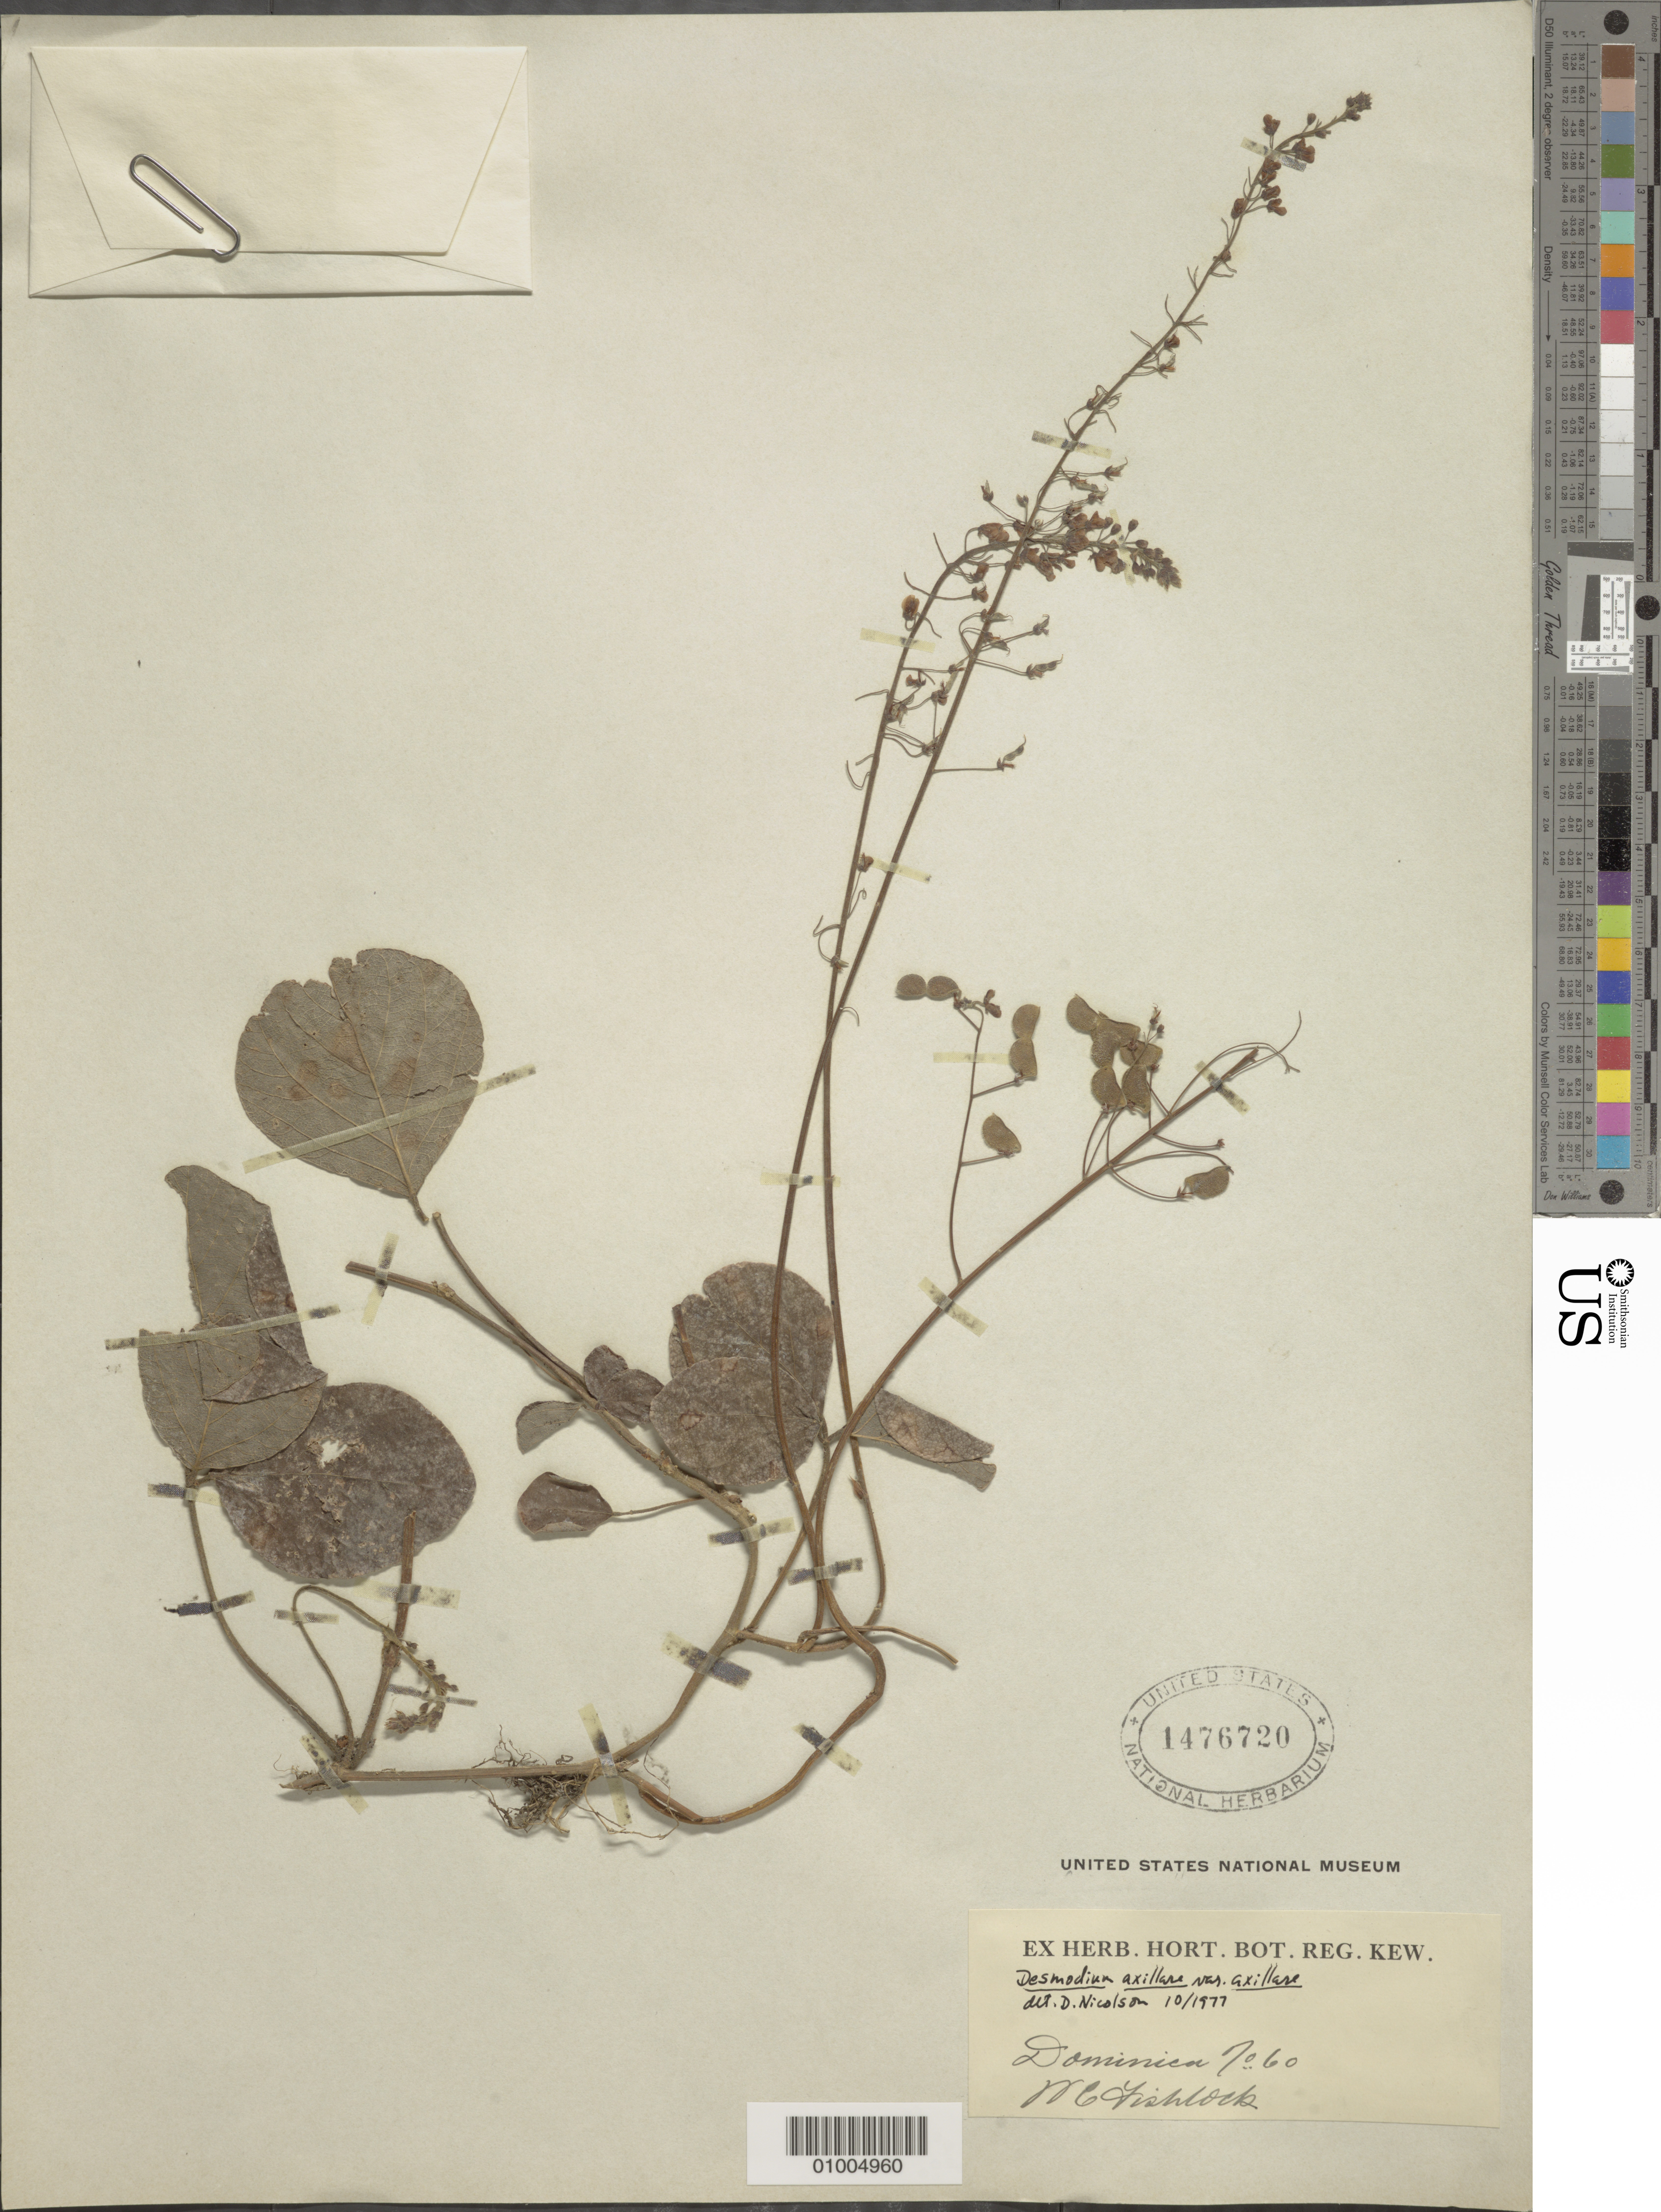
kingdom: Plantae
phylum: Tracheophyta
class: Magnoliopsida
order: Fabales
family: Fabaceae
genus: Desmodium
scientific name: Desmodium axillare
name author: (Sw.) DC.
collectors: W. Fishlock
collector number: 60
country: Dominica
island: Dominica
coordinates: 0 N, 0 E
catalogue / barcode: US 1476720